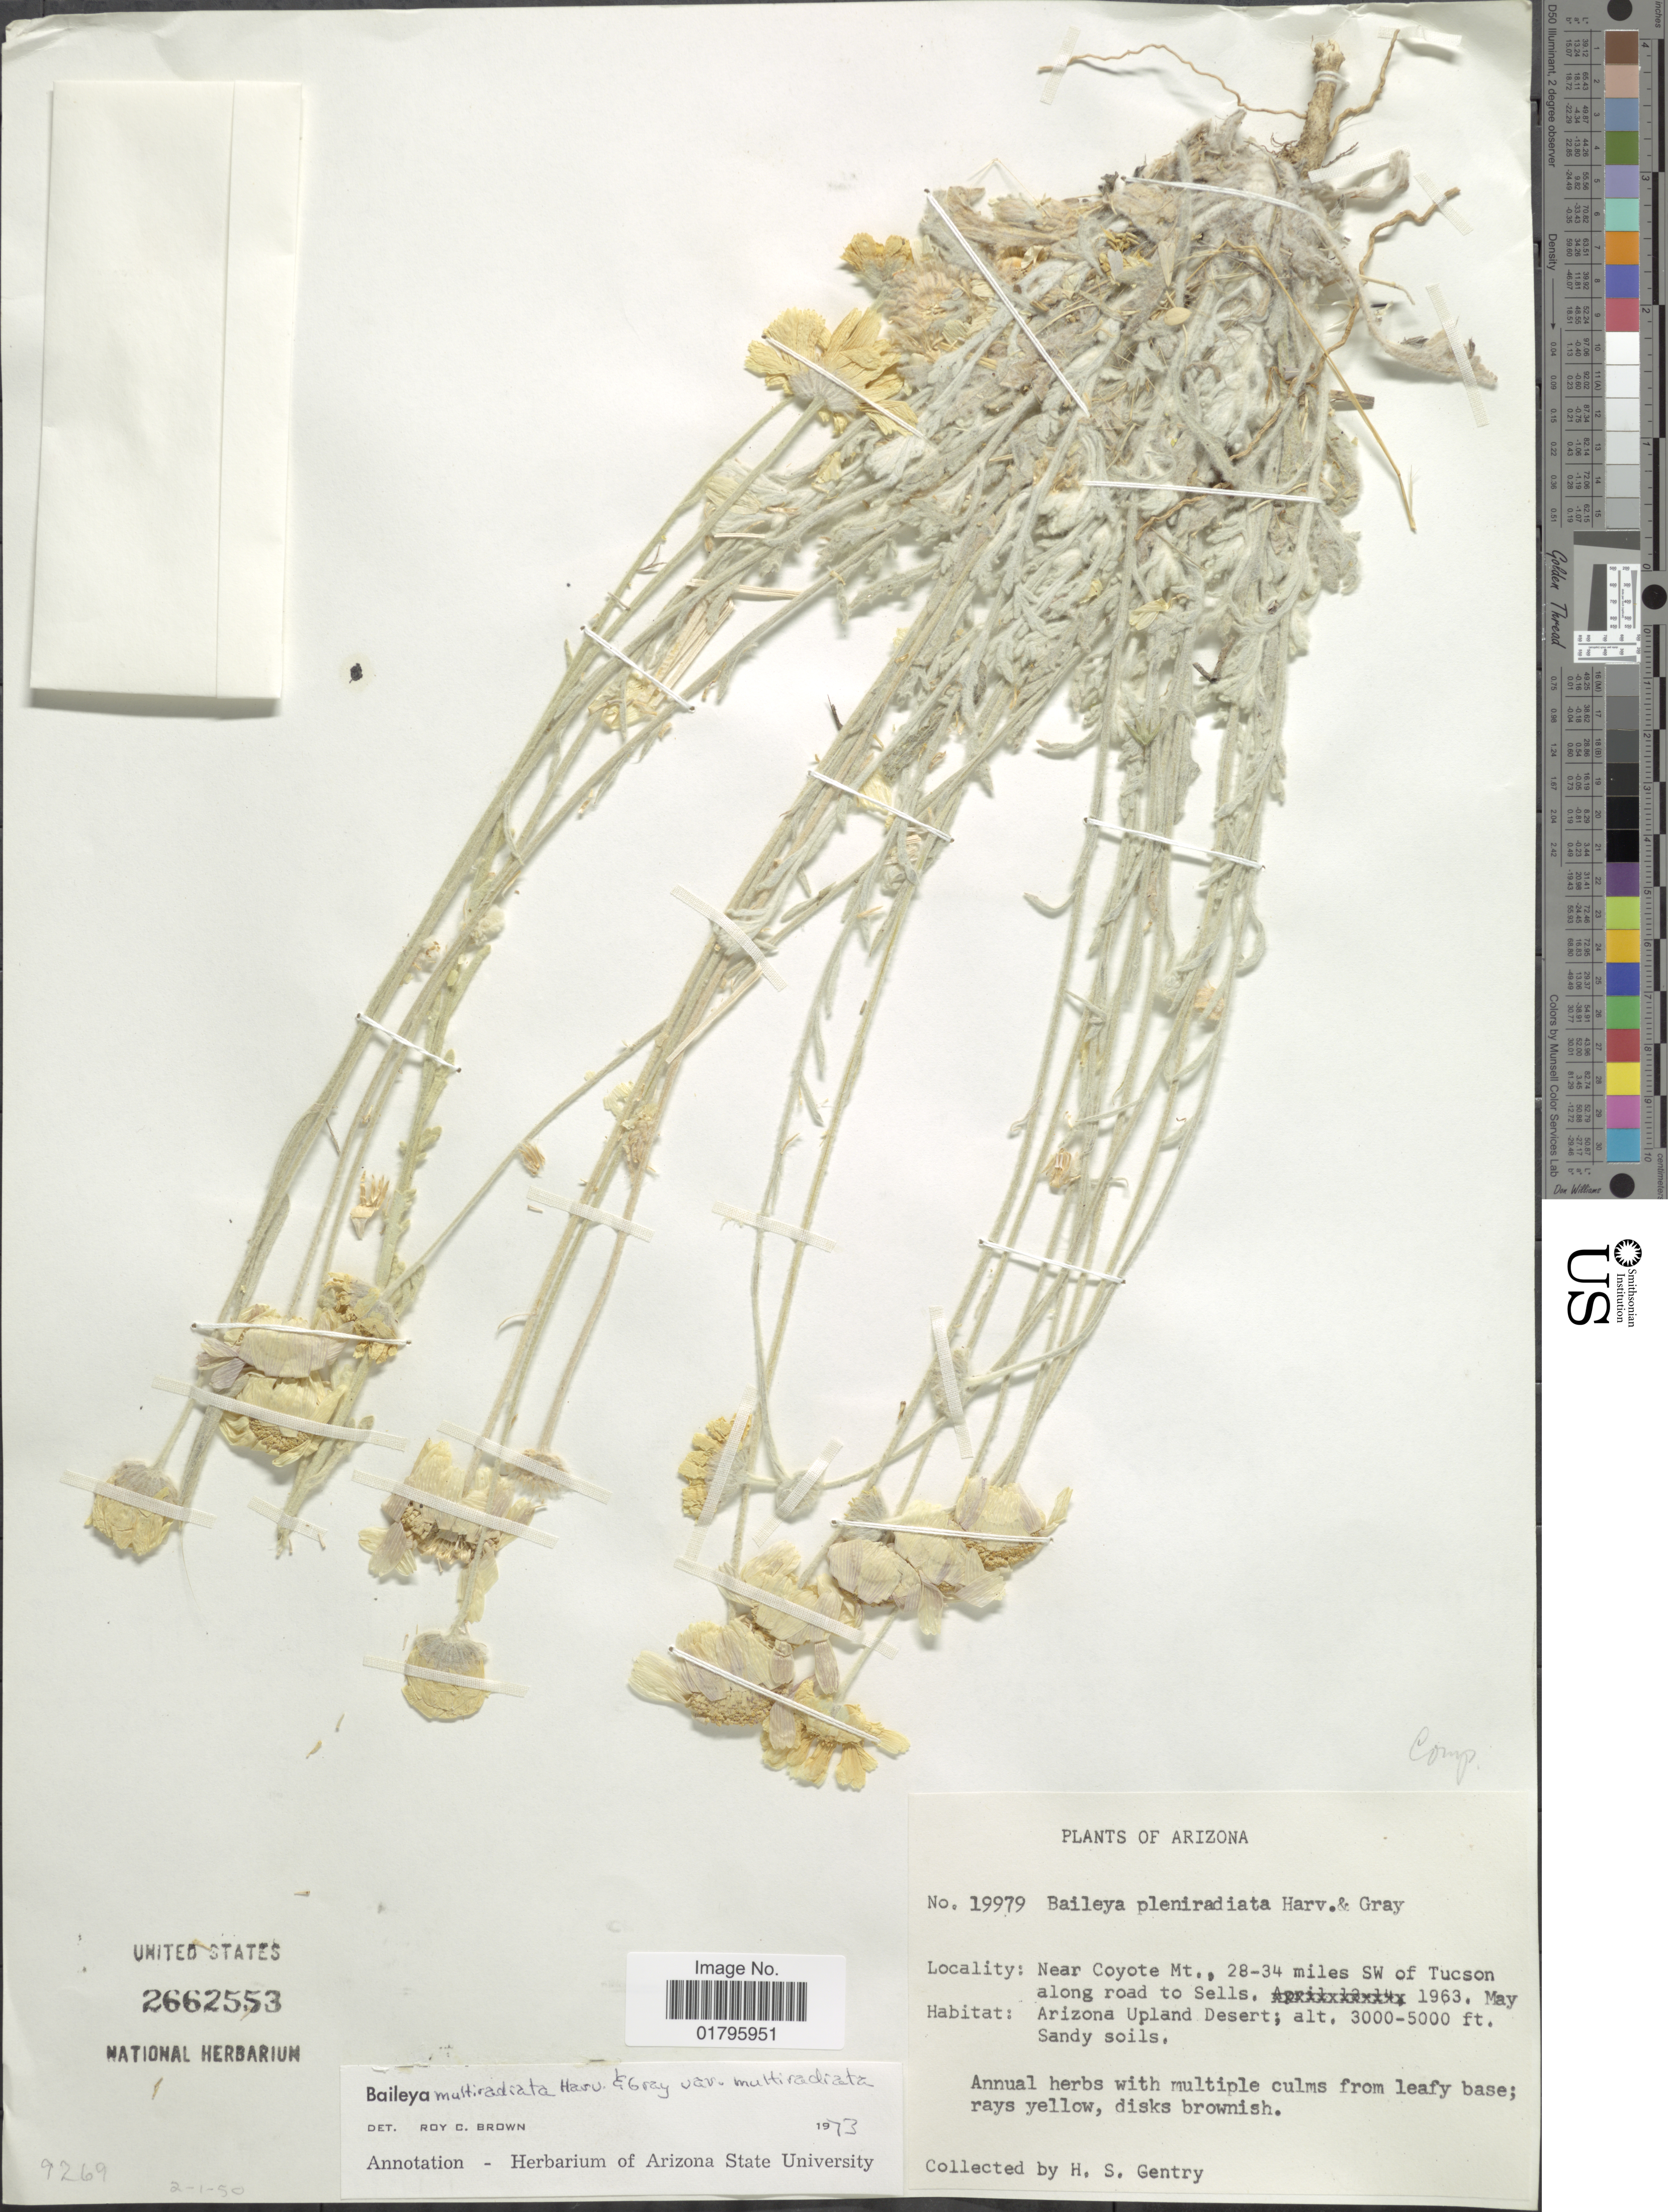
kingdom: Plantae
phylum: Tracheophyta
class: Magnoliopsida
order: Asterales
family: Asteraceae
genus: Baileya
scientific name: Baileya multiradiata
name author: Harv. & A. Gray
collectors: H. S. Gentry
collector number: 19979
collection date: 1963-05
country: United States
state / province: Arizona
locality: Near Coyote Mt., 28-34 miles SW of Tucson along road to Sells.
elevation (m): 914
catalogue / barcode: US 2662553